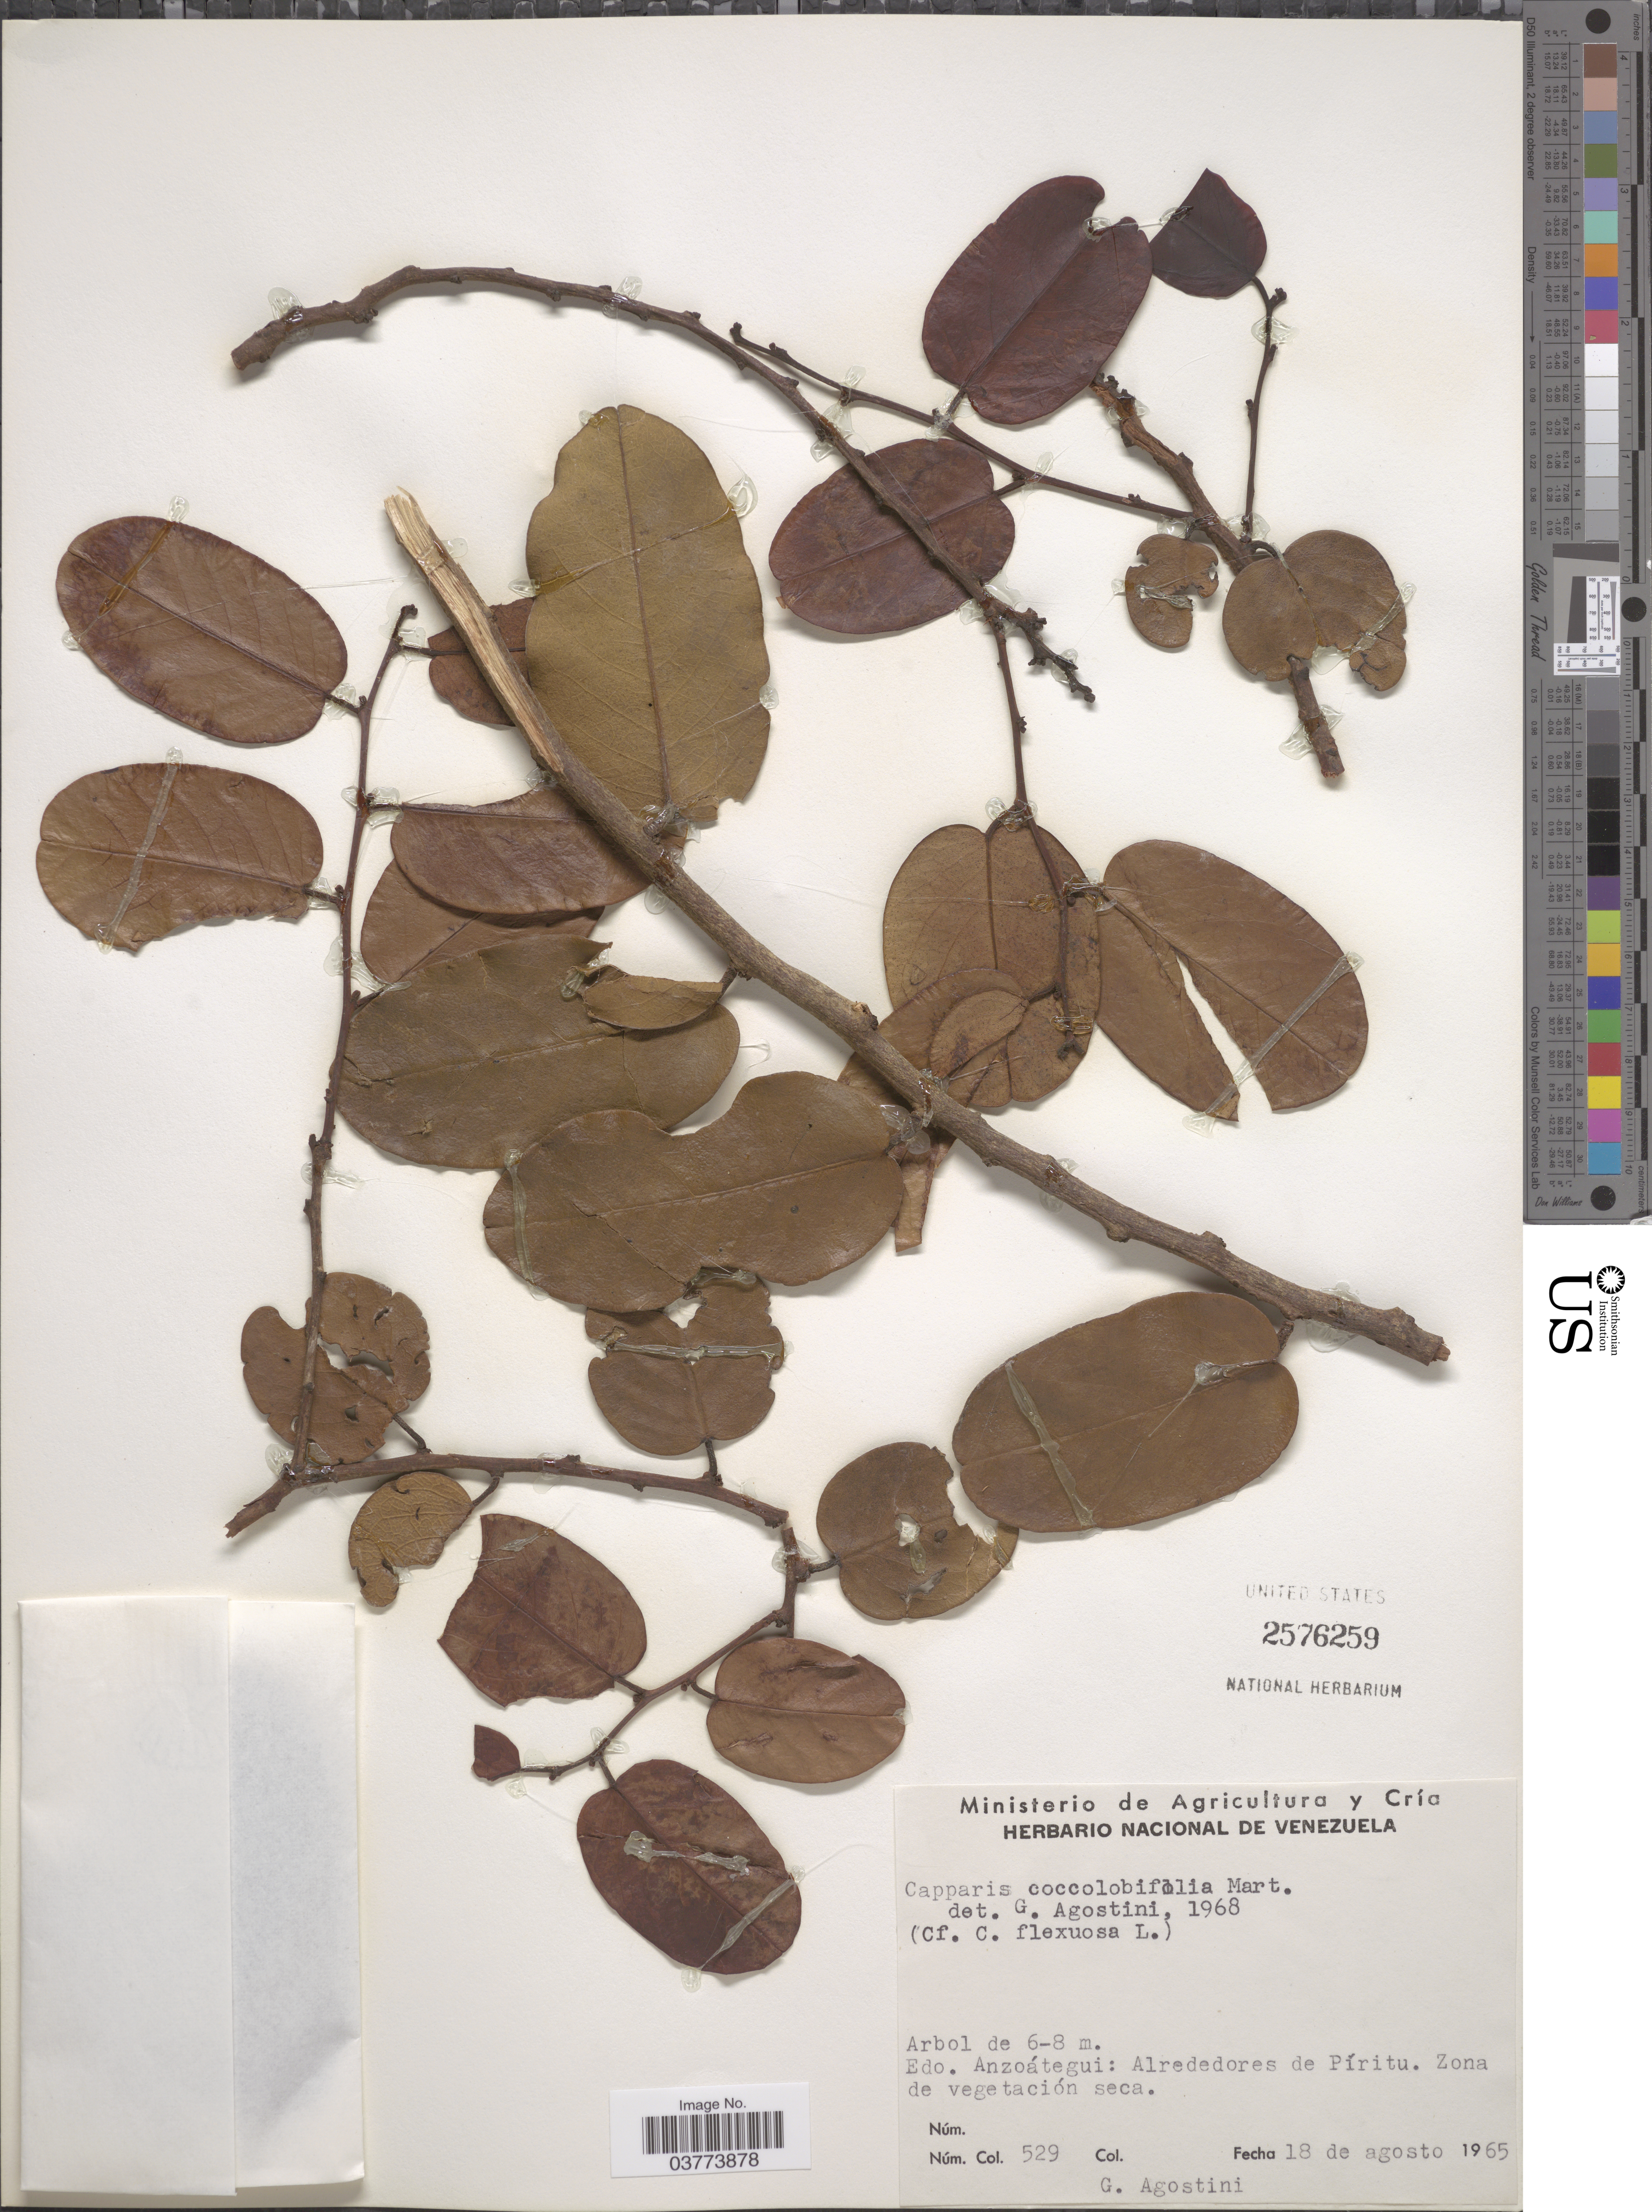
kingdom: Plantae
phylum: Tracheophyta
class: Magnoliopsida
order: Brassicales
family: Capparaceae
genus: Cynophalla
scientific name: Cynophalla hastata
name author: (Jacq.) J. Presl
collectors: G. Agostini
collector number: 529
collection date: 1965-08-18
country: Venezuela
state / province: Anzoategui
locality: Edo. Anzoátegui: Alrededores de Píritu.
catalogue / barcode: US 2576259